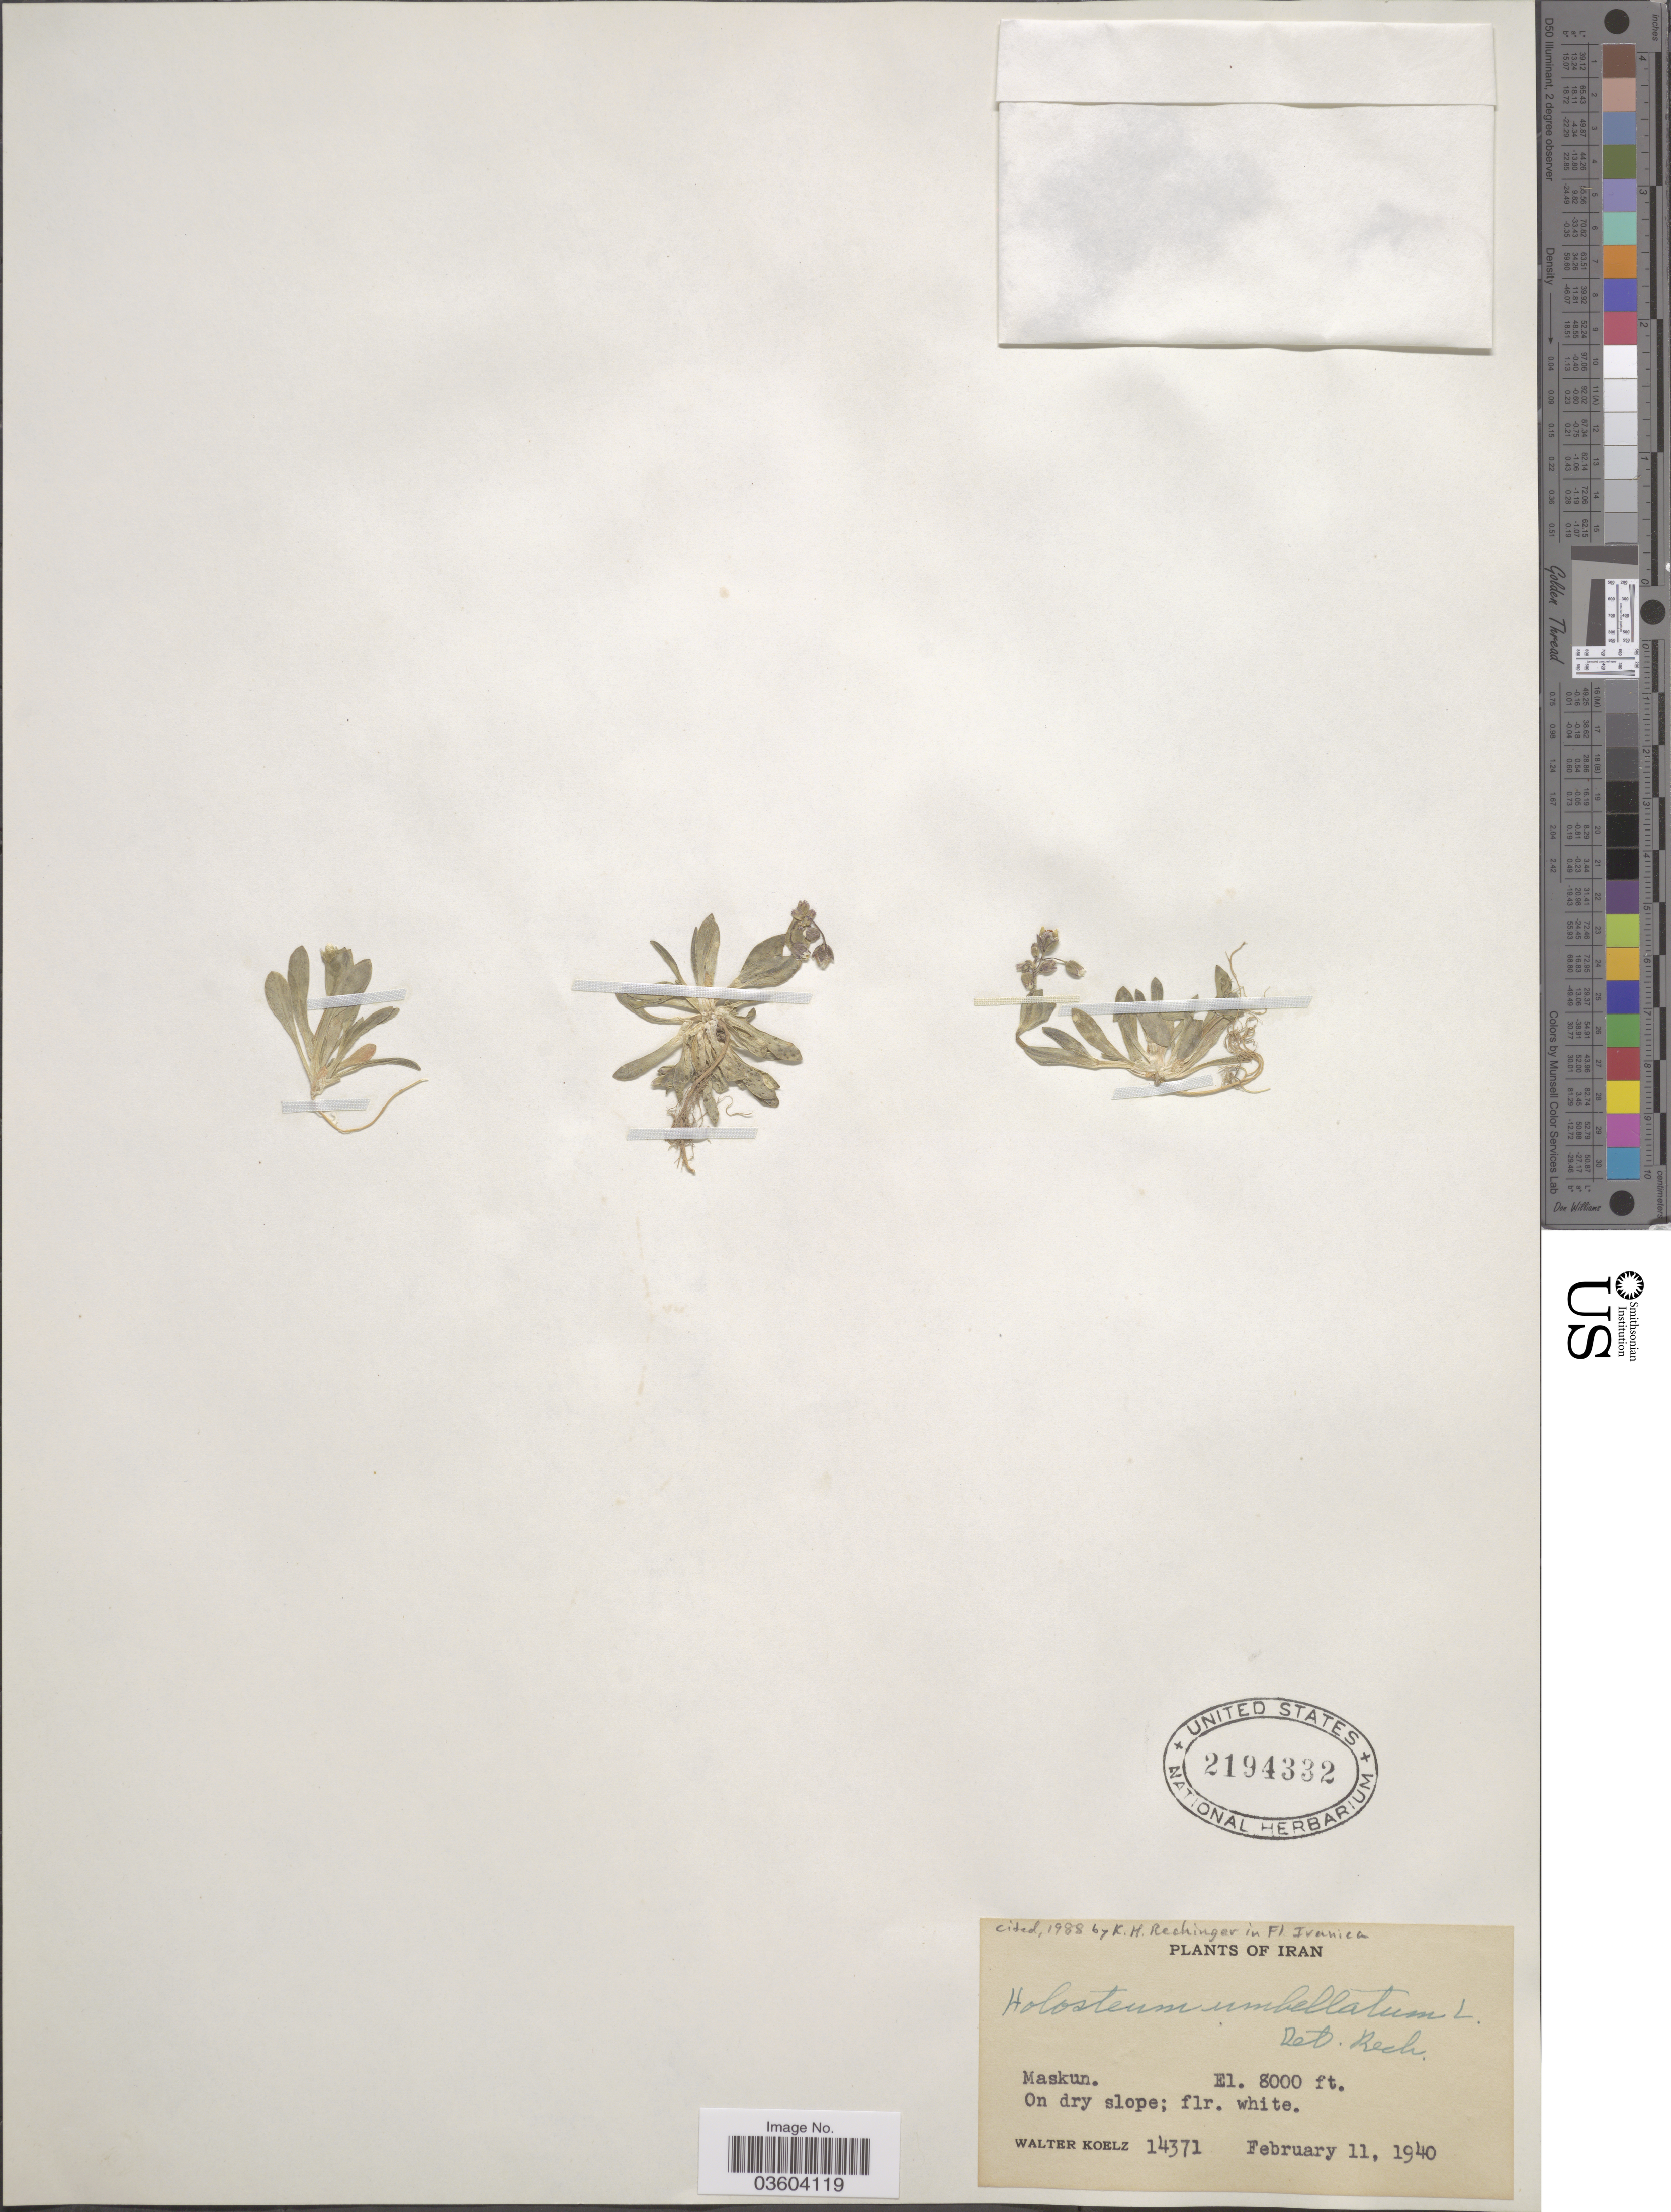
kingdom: Plantae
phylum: Tracheophyta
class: Magnoliopsida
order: Caryophyllales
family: Caryophyllaceae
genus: Holosteum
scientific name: Holosteum umbellatum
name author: L.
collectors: W. N. Koelz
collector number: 14371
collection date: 1940-02-11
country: Iran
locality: Maskun.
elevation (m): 2438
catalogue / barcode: US 2194332